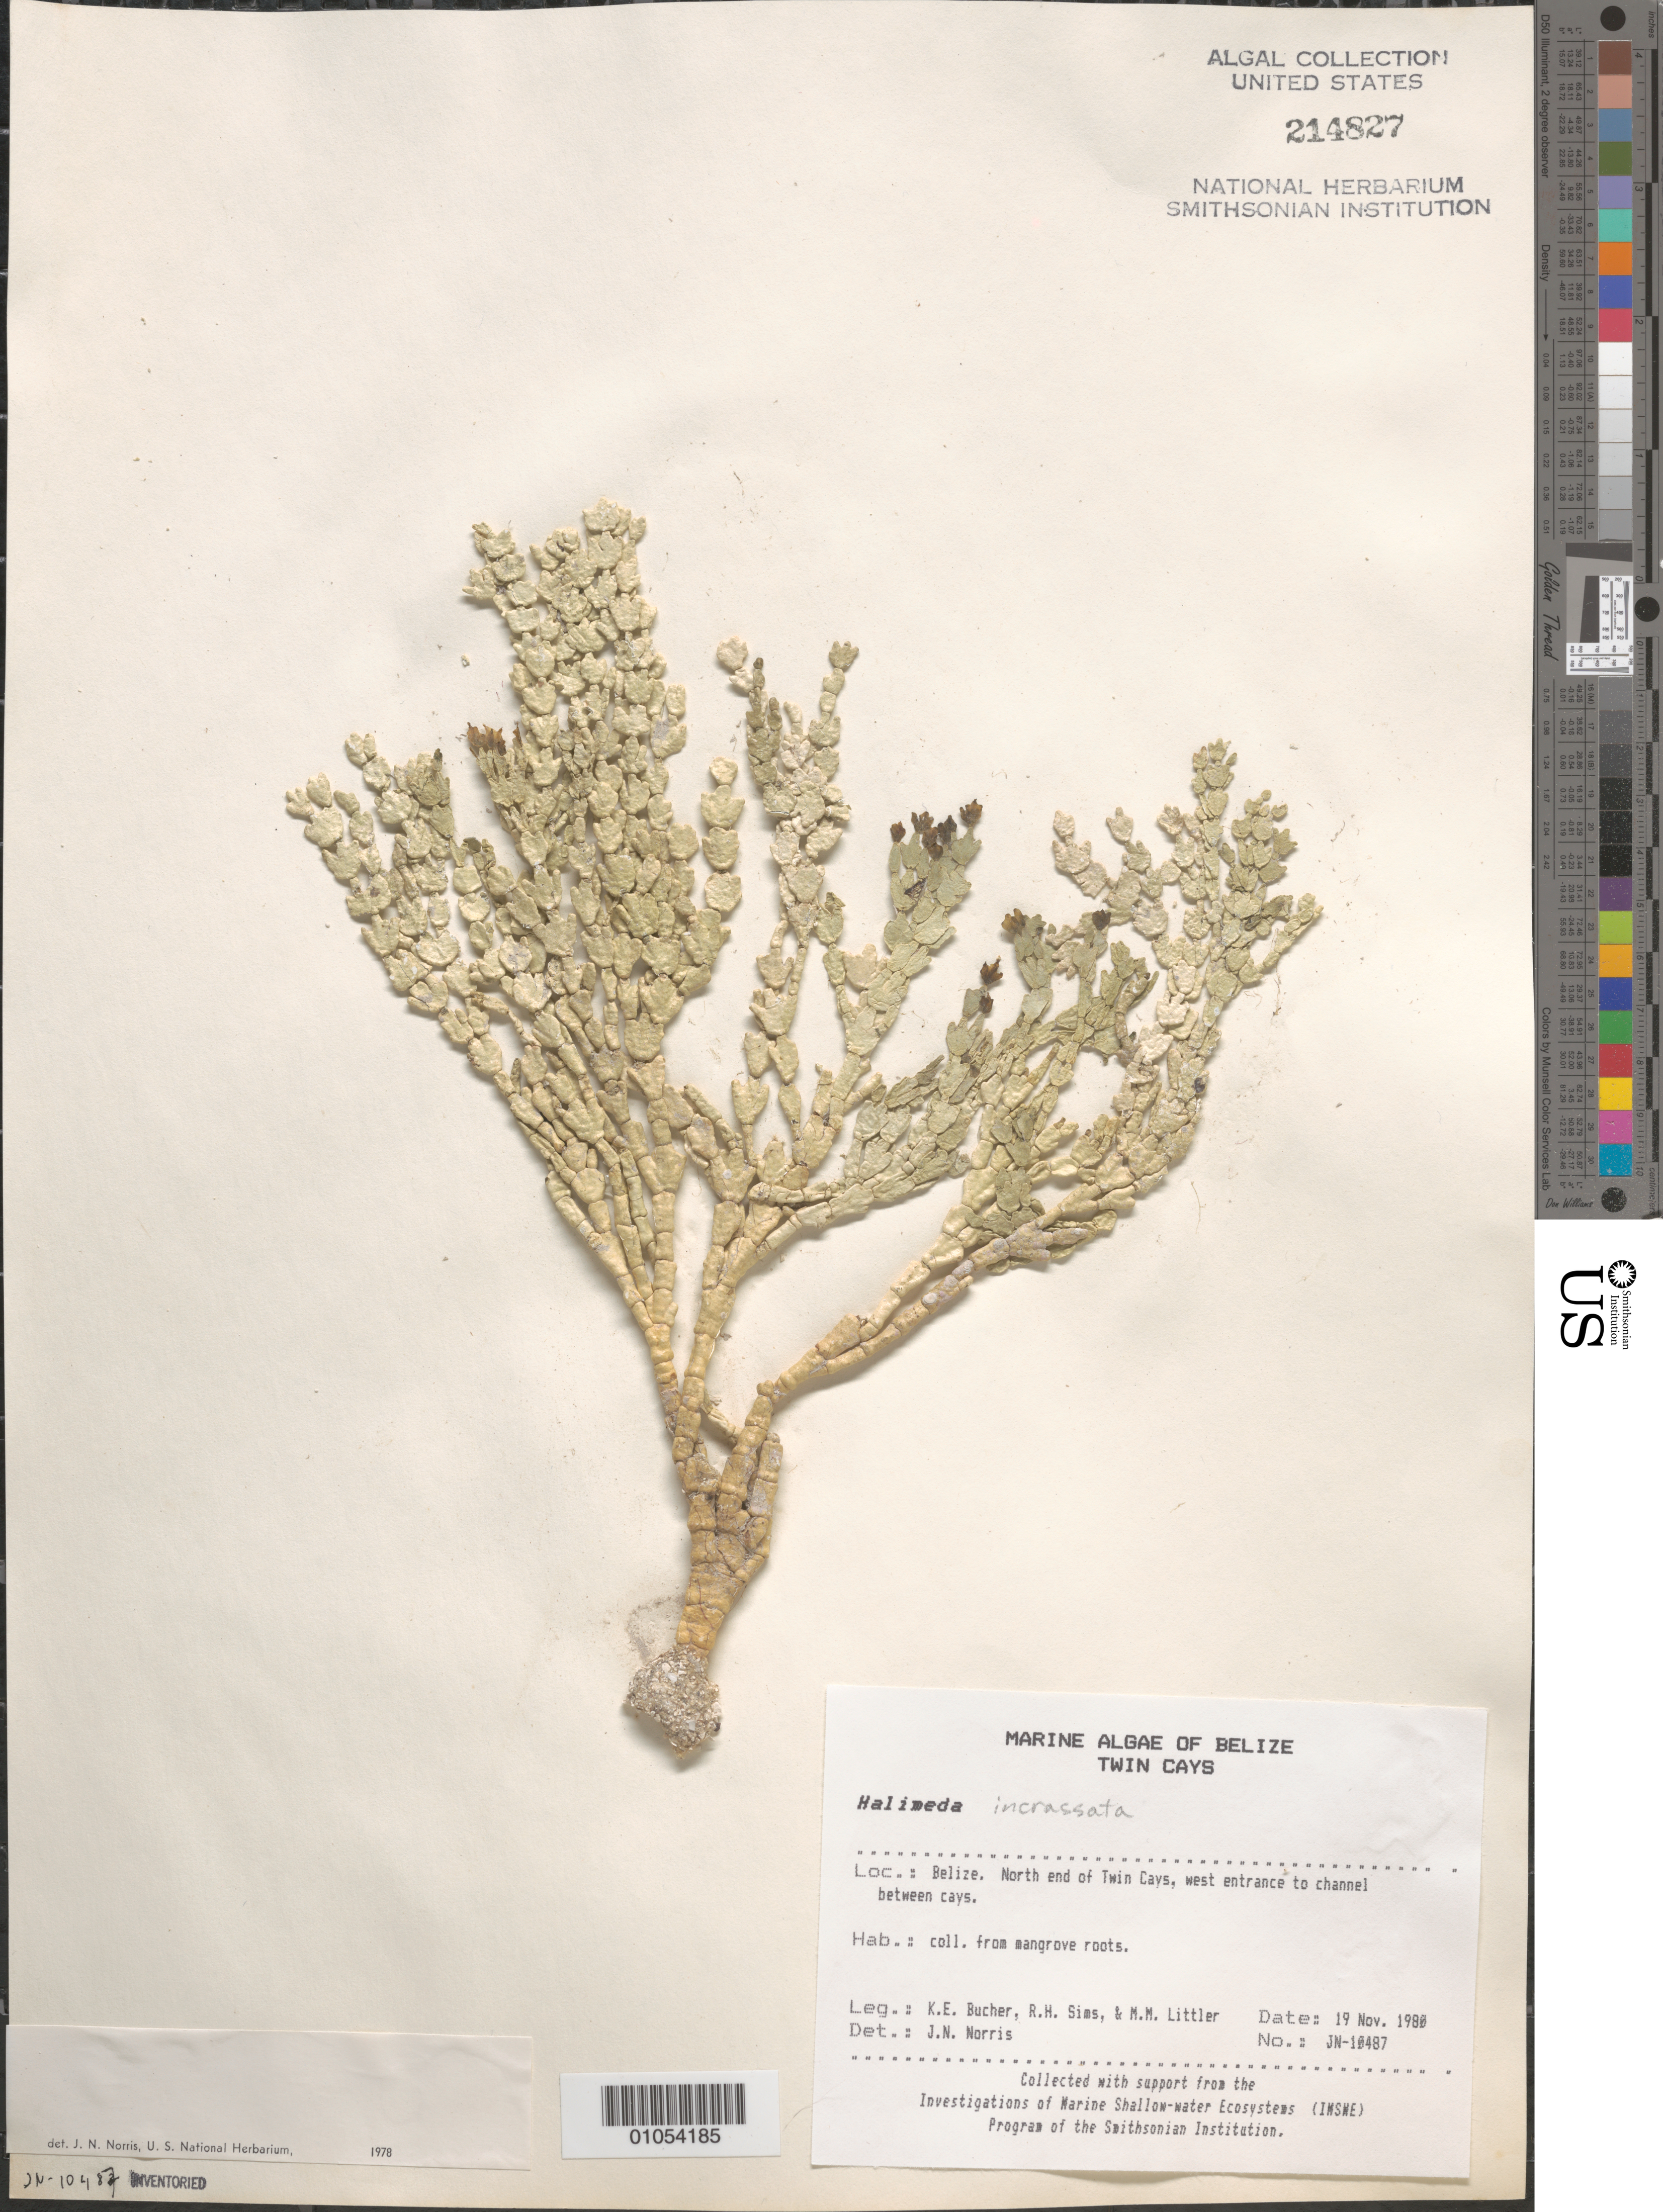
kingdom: Plantae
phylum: Chlorophyta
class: Ulvophyceae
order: Bryopsidales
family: Halimedaceae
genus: Halimeda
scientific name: Halimeda incrassata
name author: (J. Ellis) J.V.Lamouroux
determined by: Norris, James N.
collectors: K. E. Bucher, R. H. Sims & M. M. Littler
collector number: JN-10487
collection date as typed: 19 Nov 1980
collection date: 1980-11-19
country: Belize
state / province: Stann Creek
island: Twin Cays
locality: North end of Twin Cays, west entrance to channel between cays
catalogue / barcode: US 214827